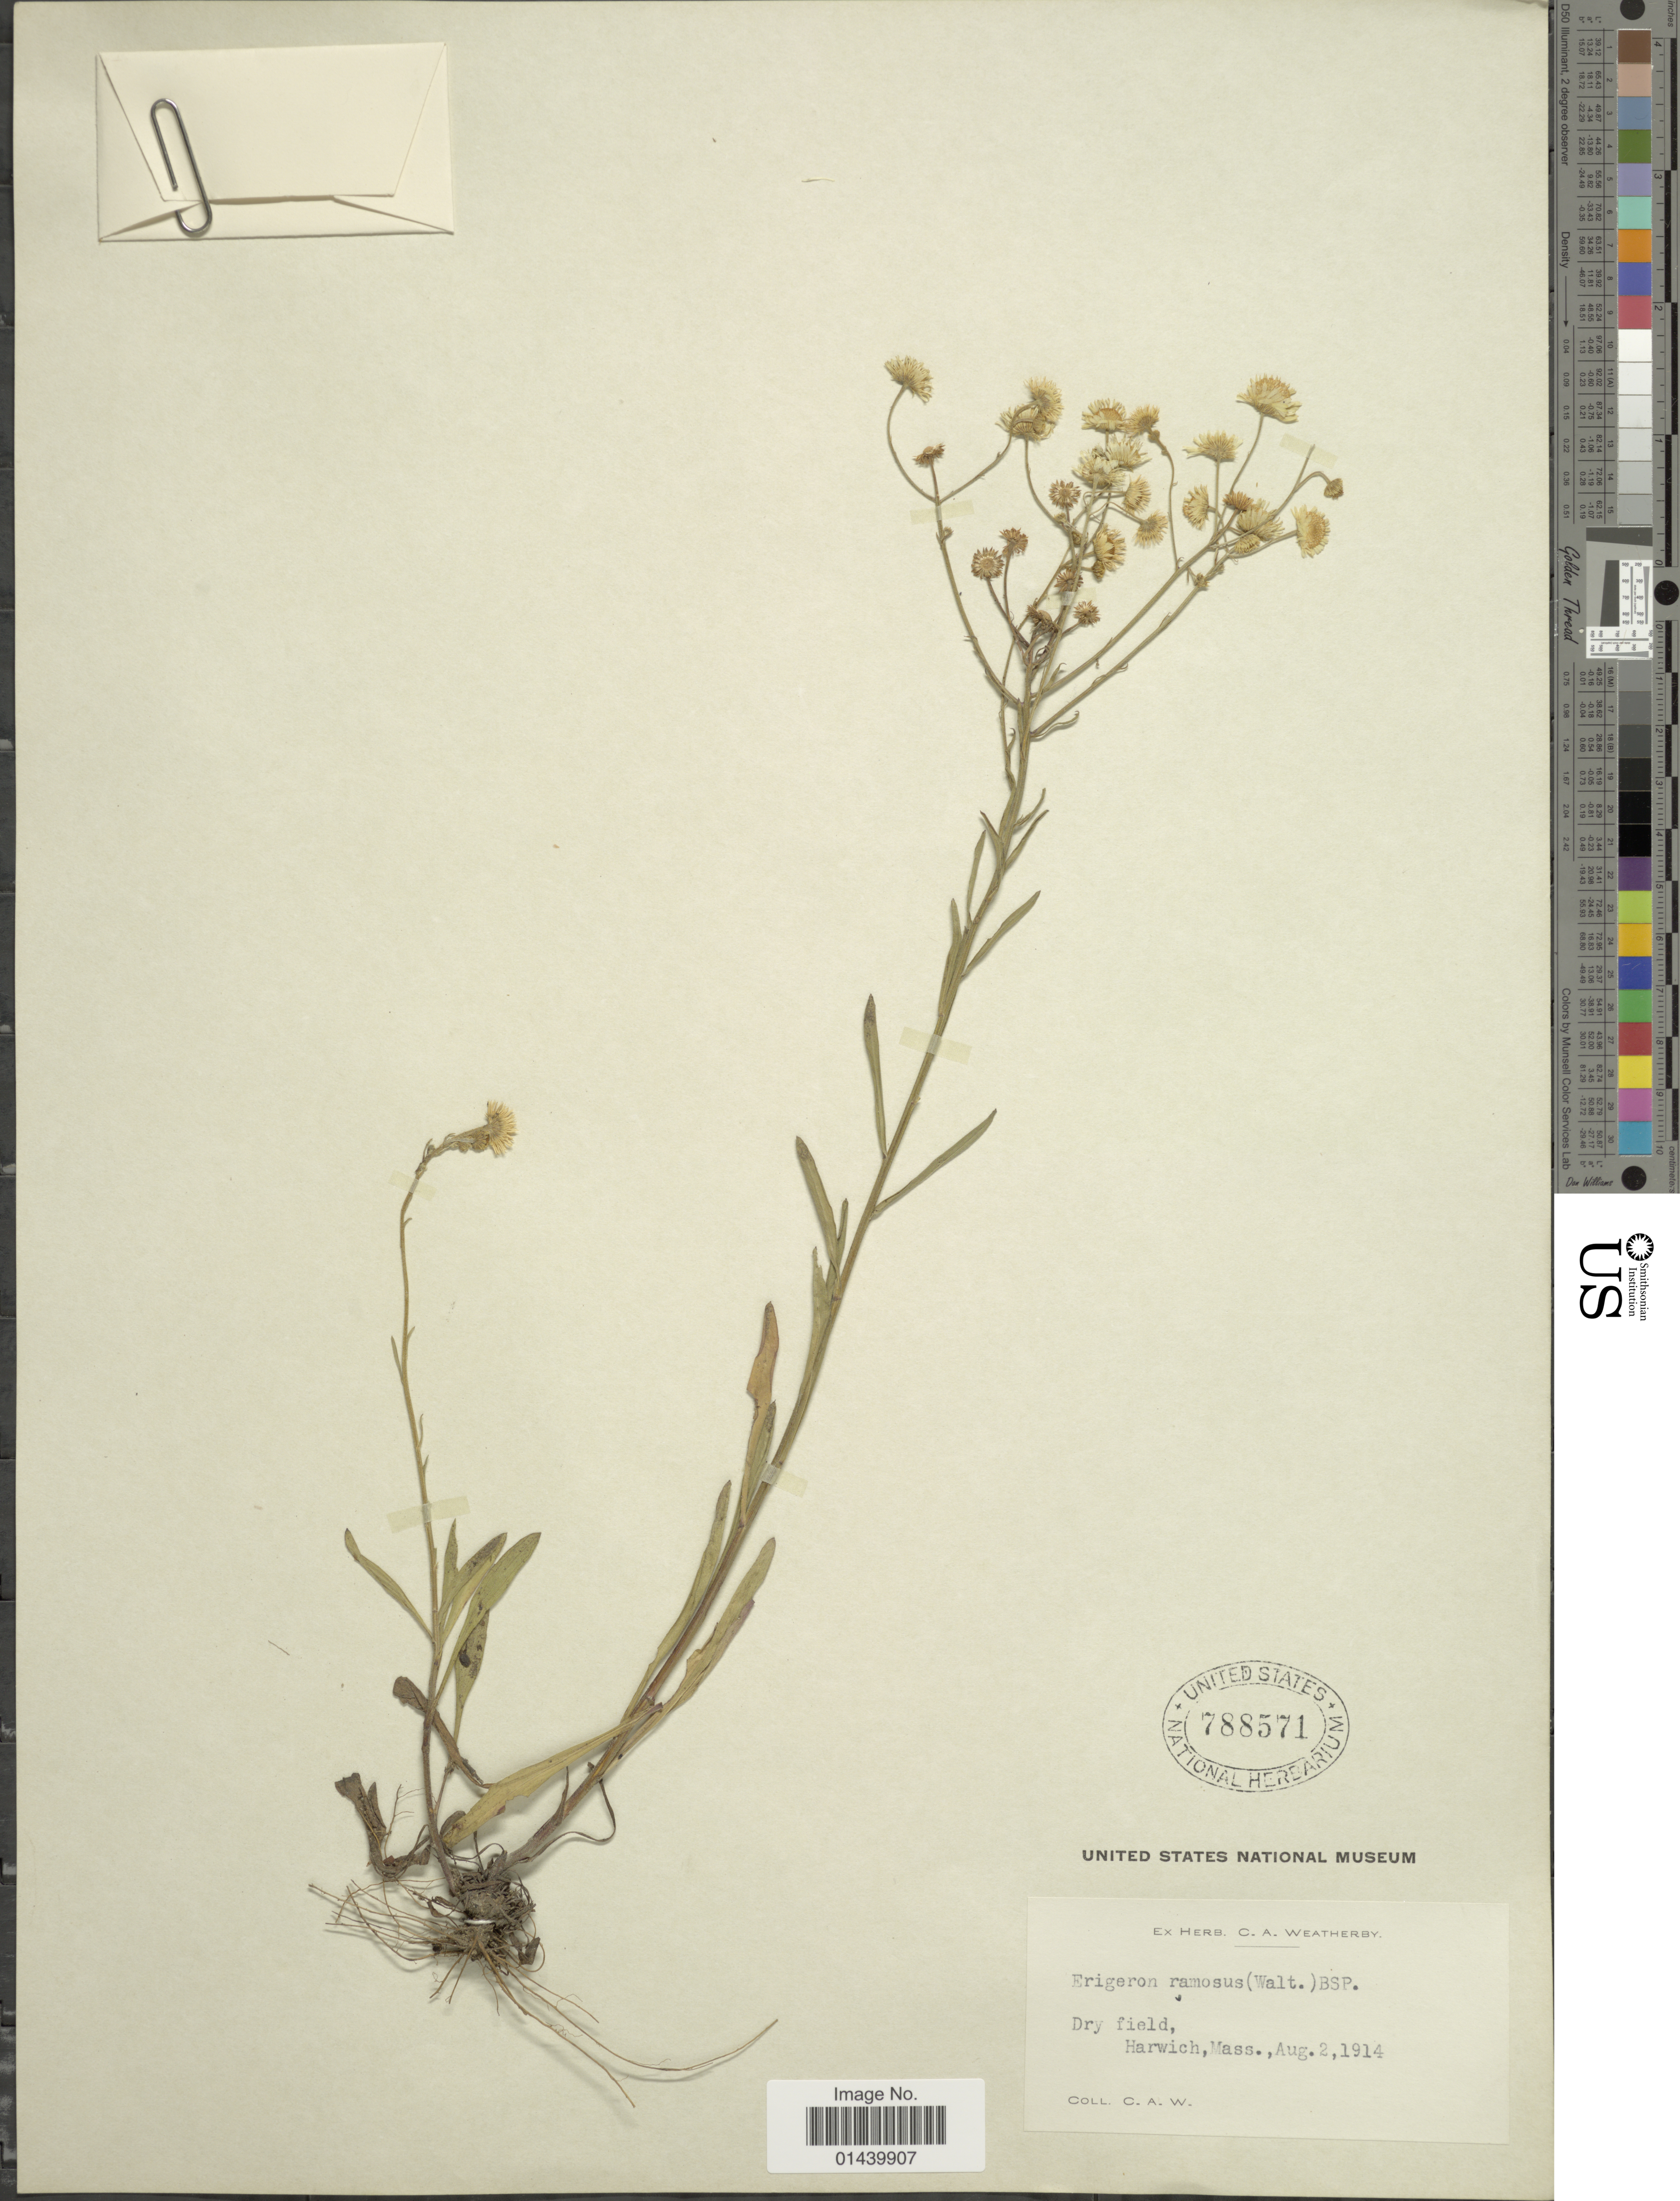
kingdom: Plantae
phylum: Tracheophyta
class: Magnoliopsida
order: Asterales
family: Asteraceae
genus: Erigeron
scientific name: Erigeron strigosus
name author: Muhl. ex Willd.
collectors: C. A. Weatherby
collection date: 1914-08-02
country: United States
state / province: Massachusetts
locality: Harwich, Mass.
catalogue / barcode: US 788571